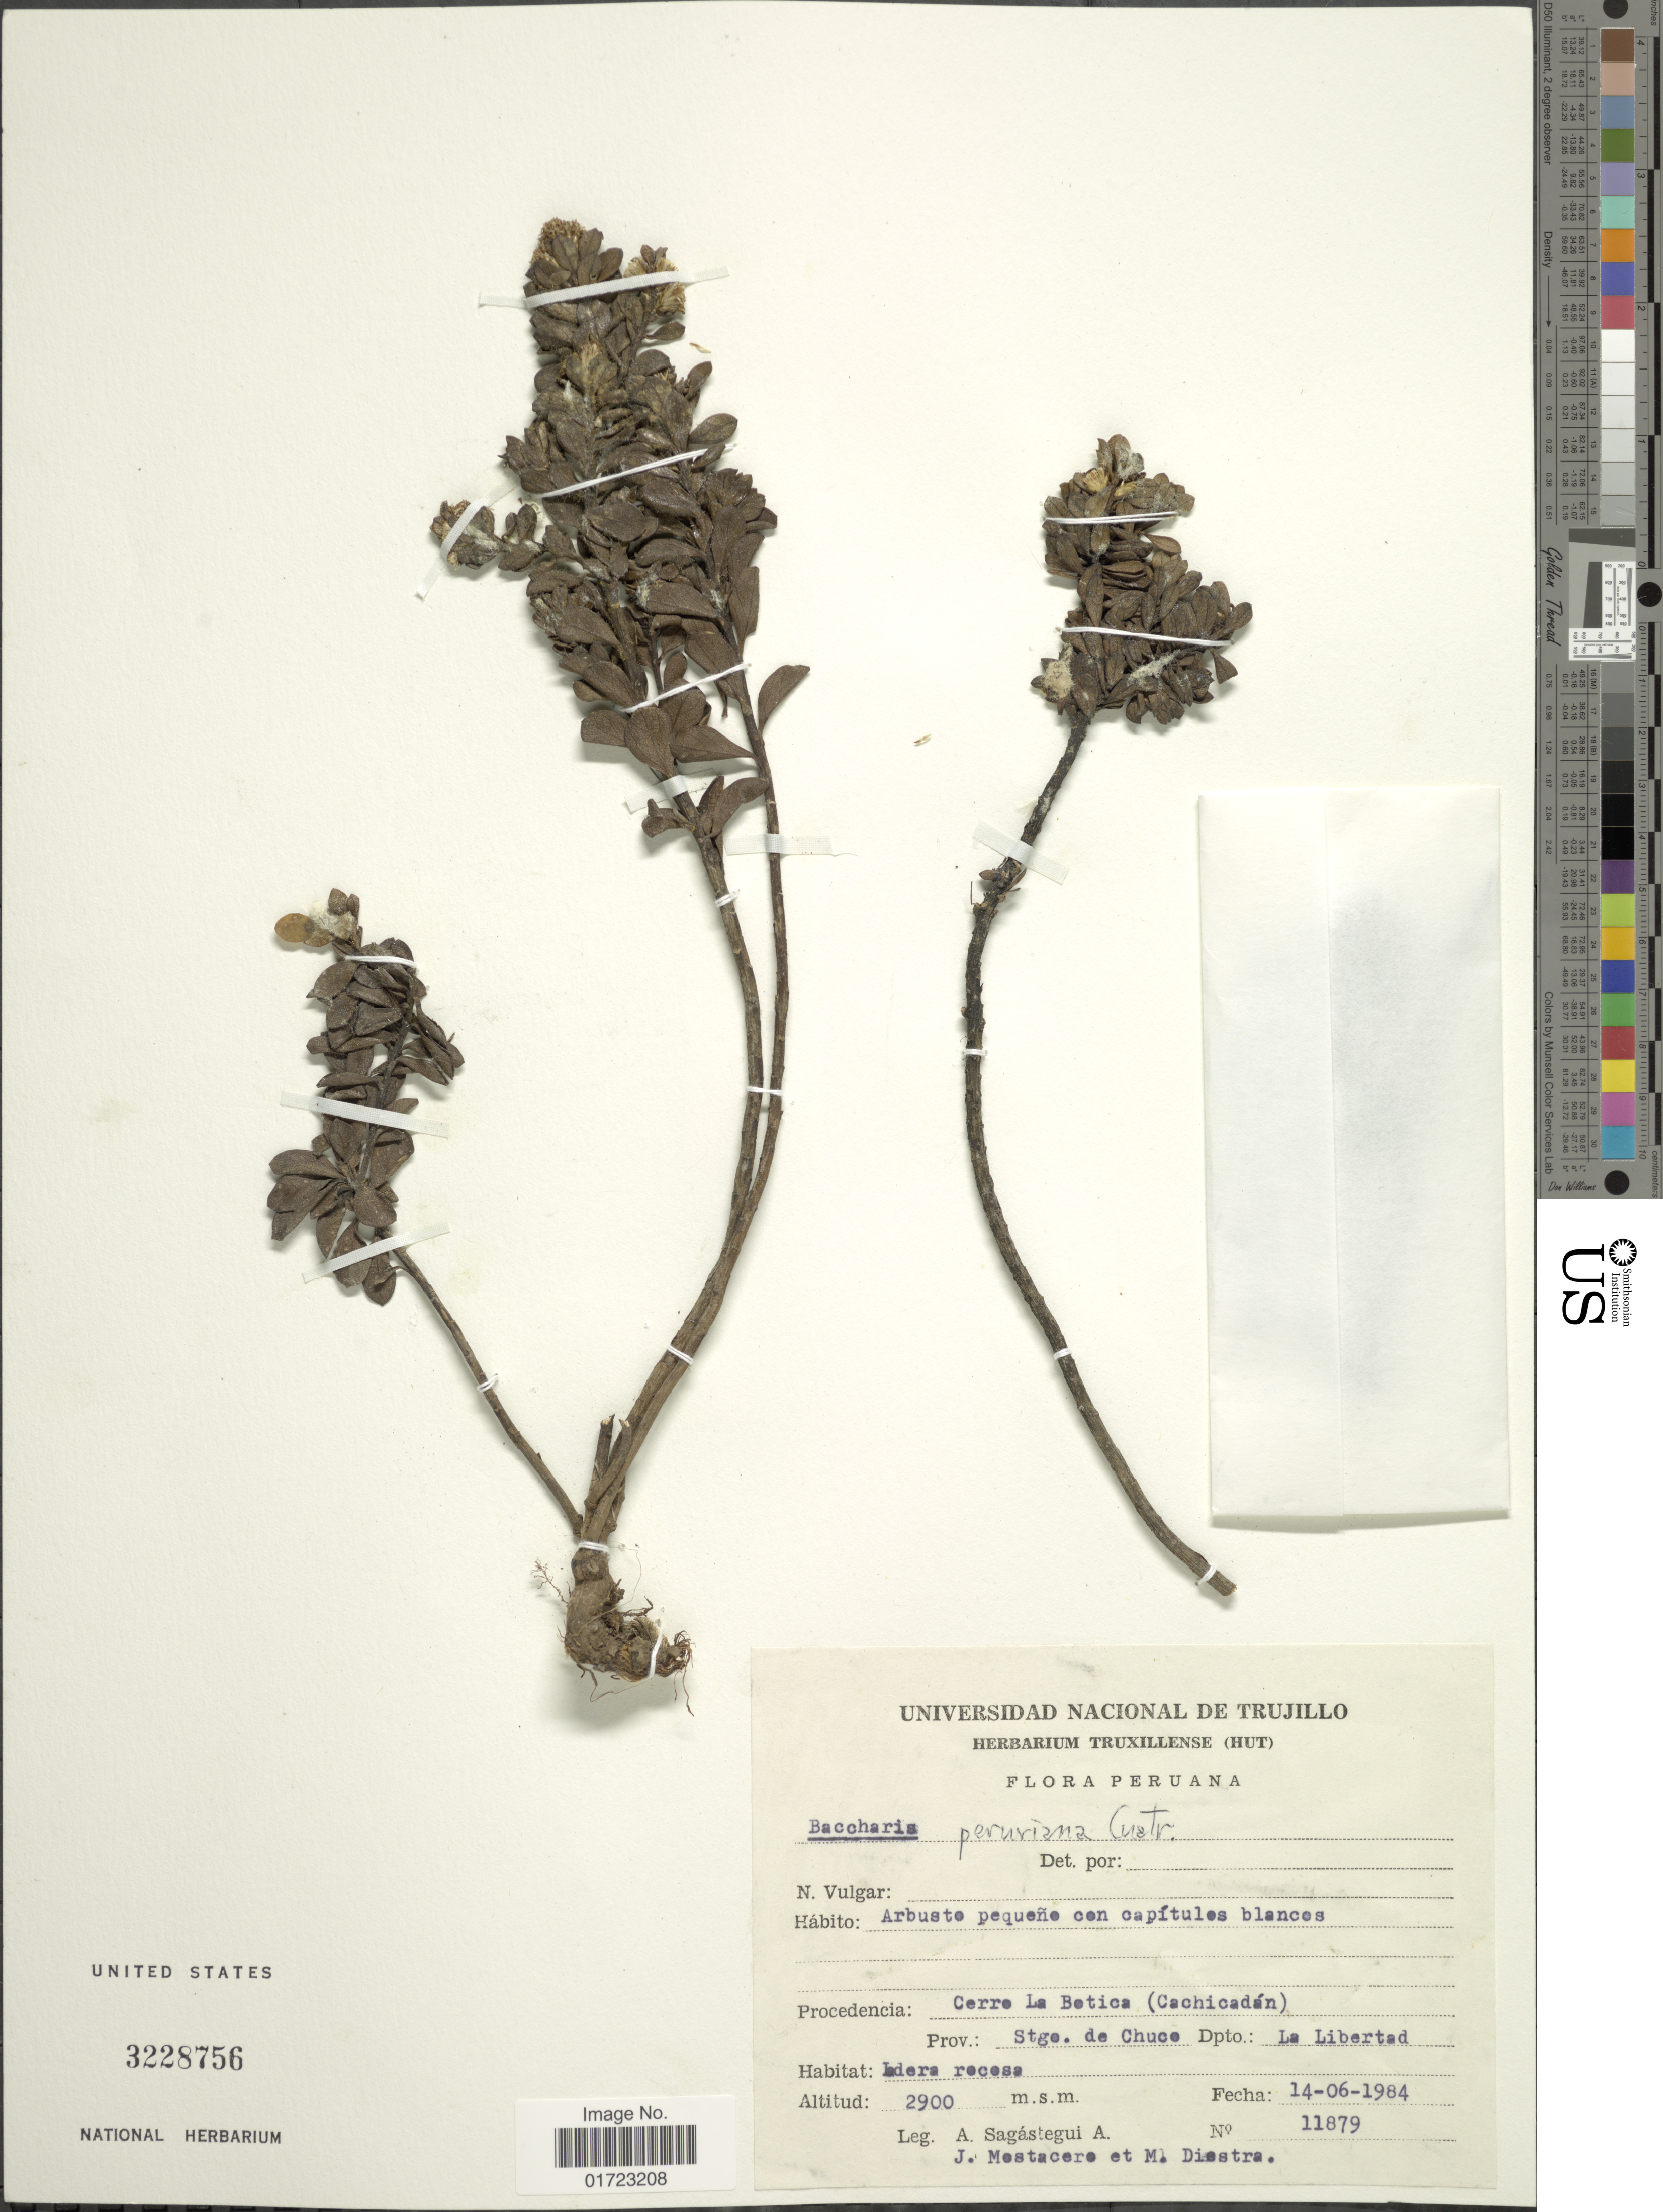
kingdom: Plantae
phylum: Tracheophyta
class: Magnoliopsida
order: Asterales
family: Asteraceae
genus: Baccharis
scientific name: Baccharis peruviana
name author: Cuatrec.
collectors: A. Sagástegui A., J. Mostacero & M. Diestra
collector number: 11879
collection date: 1984-06-14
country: Peru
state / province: La Libertad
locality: Cerro La Betica (Cachicadan). prov. Stgo. de Chuco.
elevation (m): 2900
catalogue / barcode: US 3228756